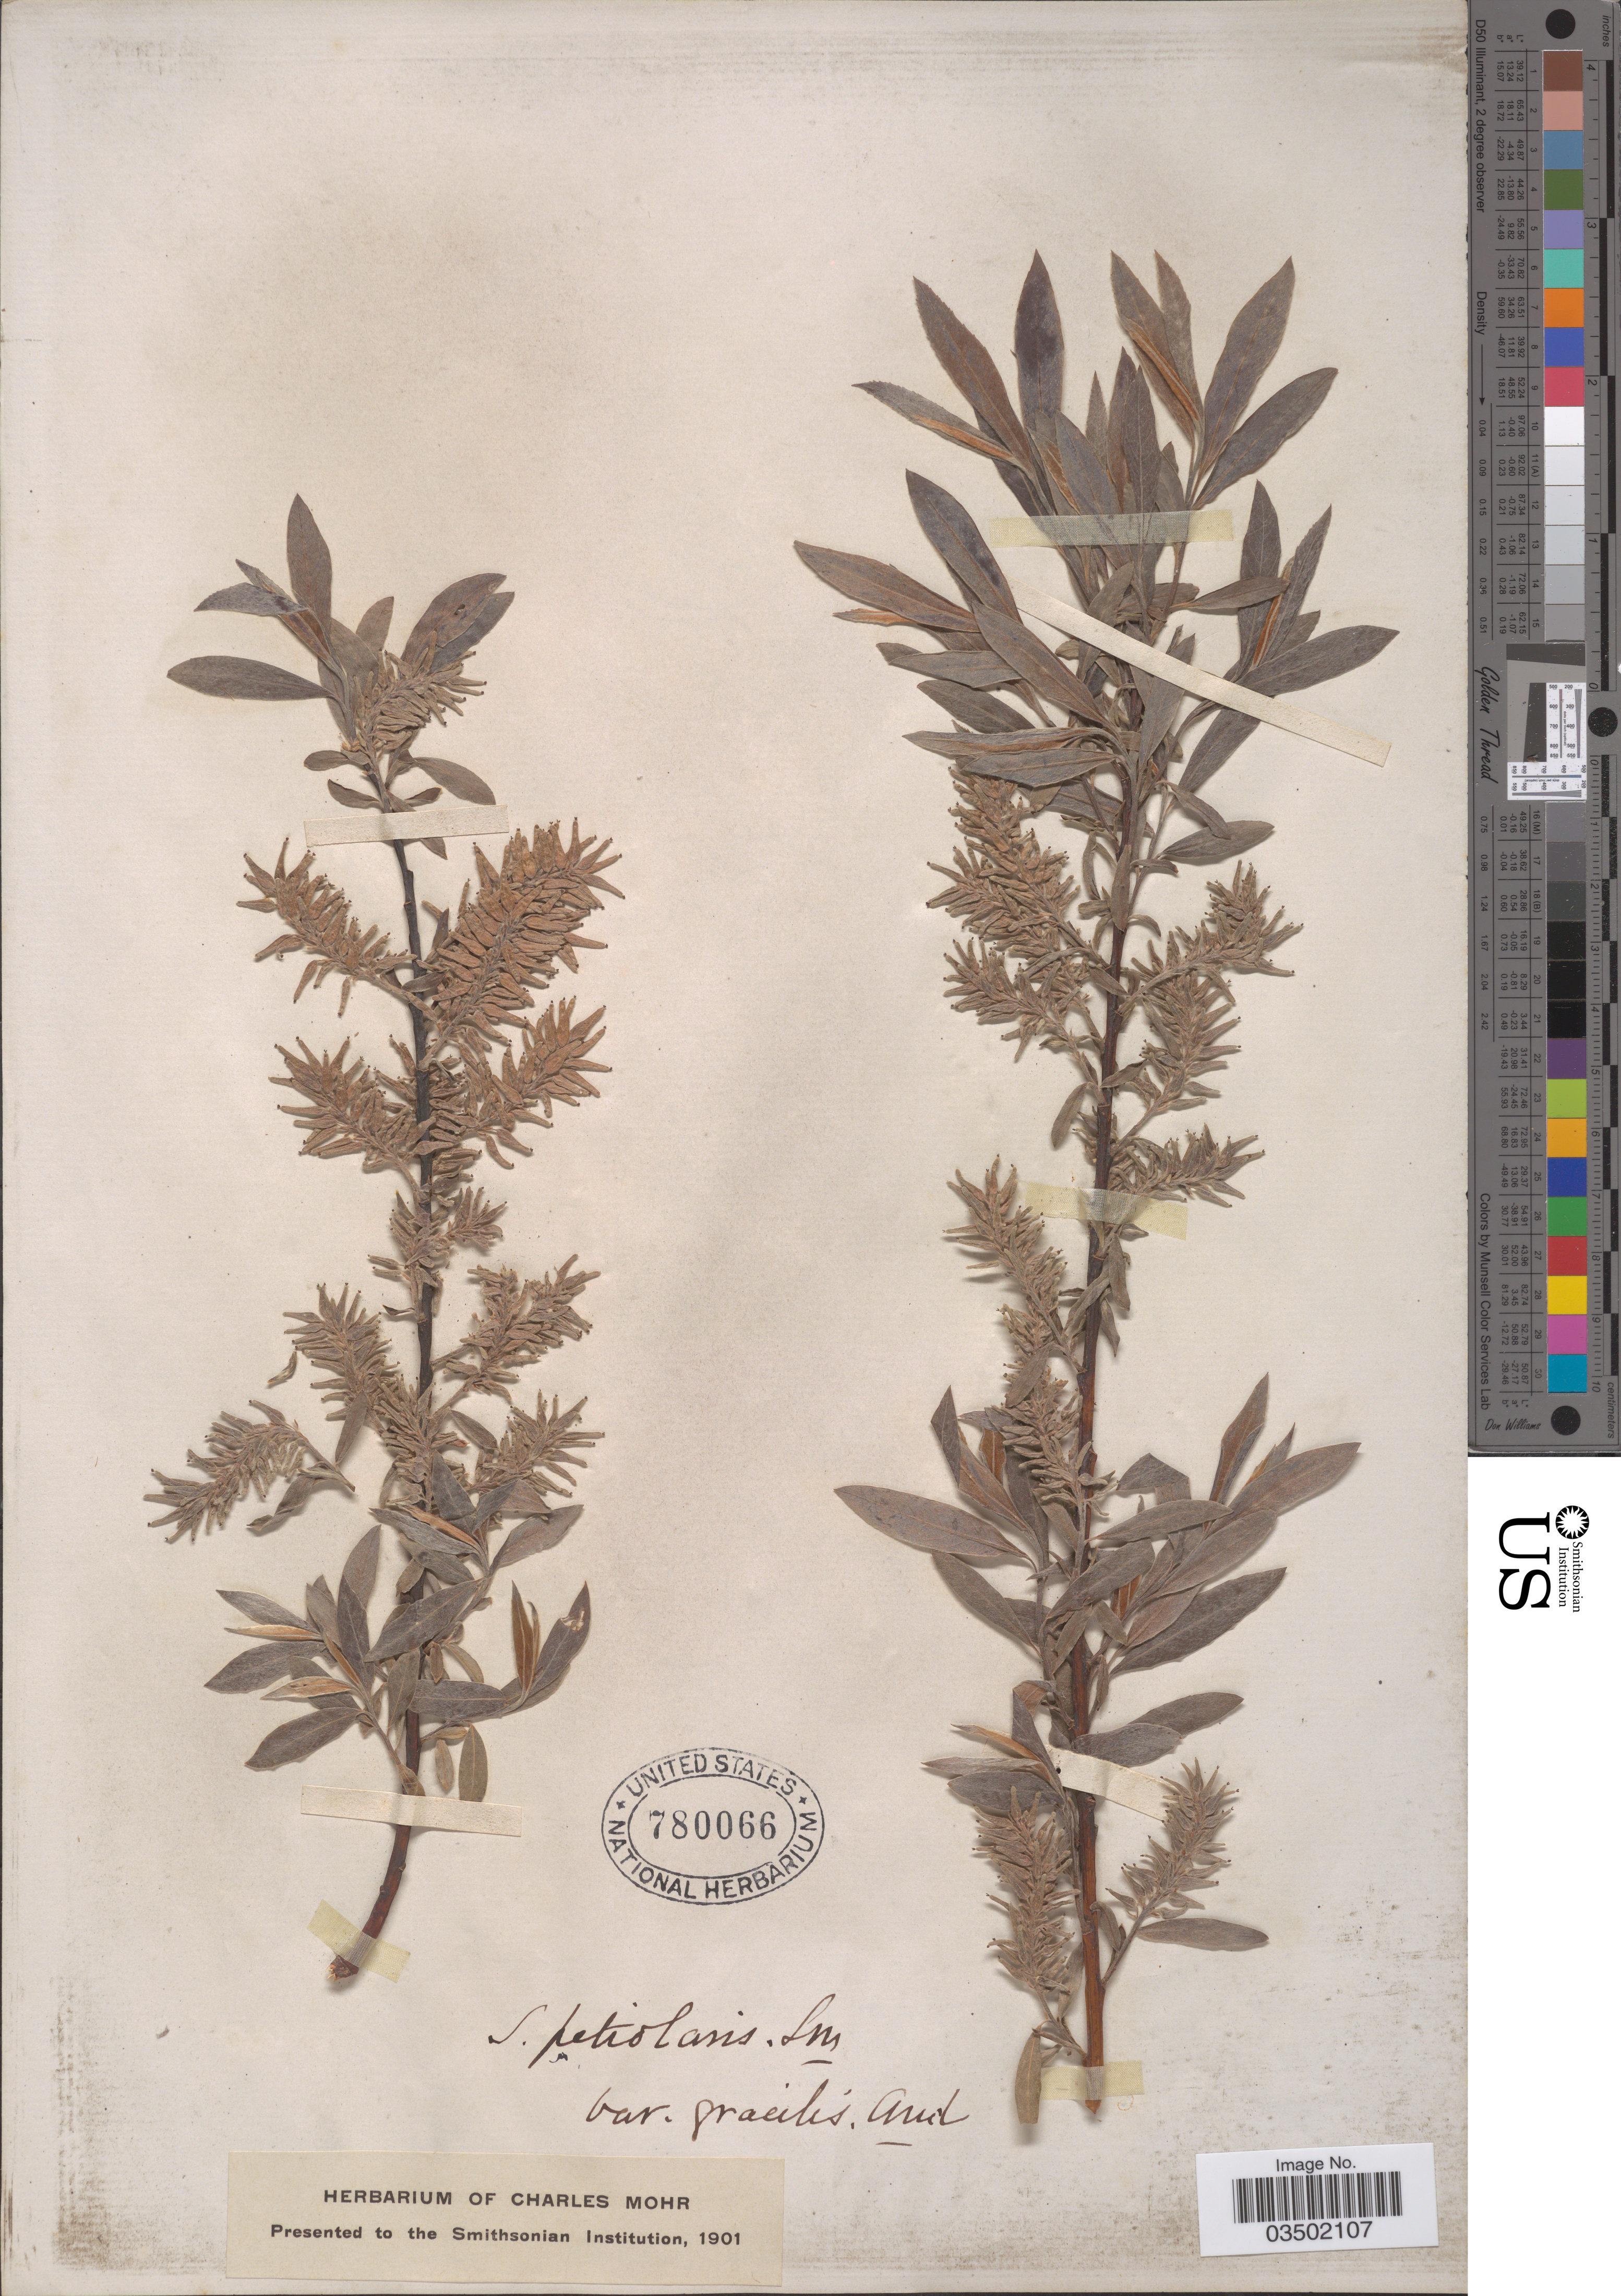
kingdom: Plantae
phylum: Tracheophyta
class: Magnoliopsida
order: Malpighiales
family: Salicaceae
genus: Salix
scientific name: Salix petiolaris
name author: Sm.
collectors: ex herb. Charles Mohr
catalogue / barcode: US 780066